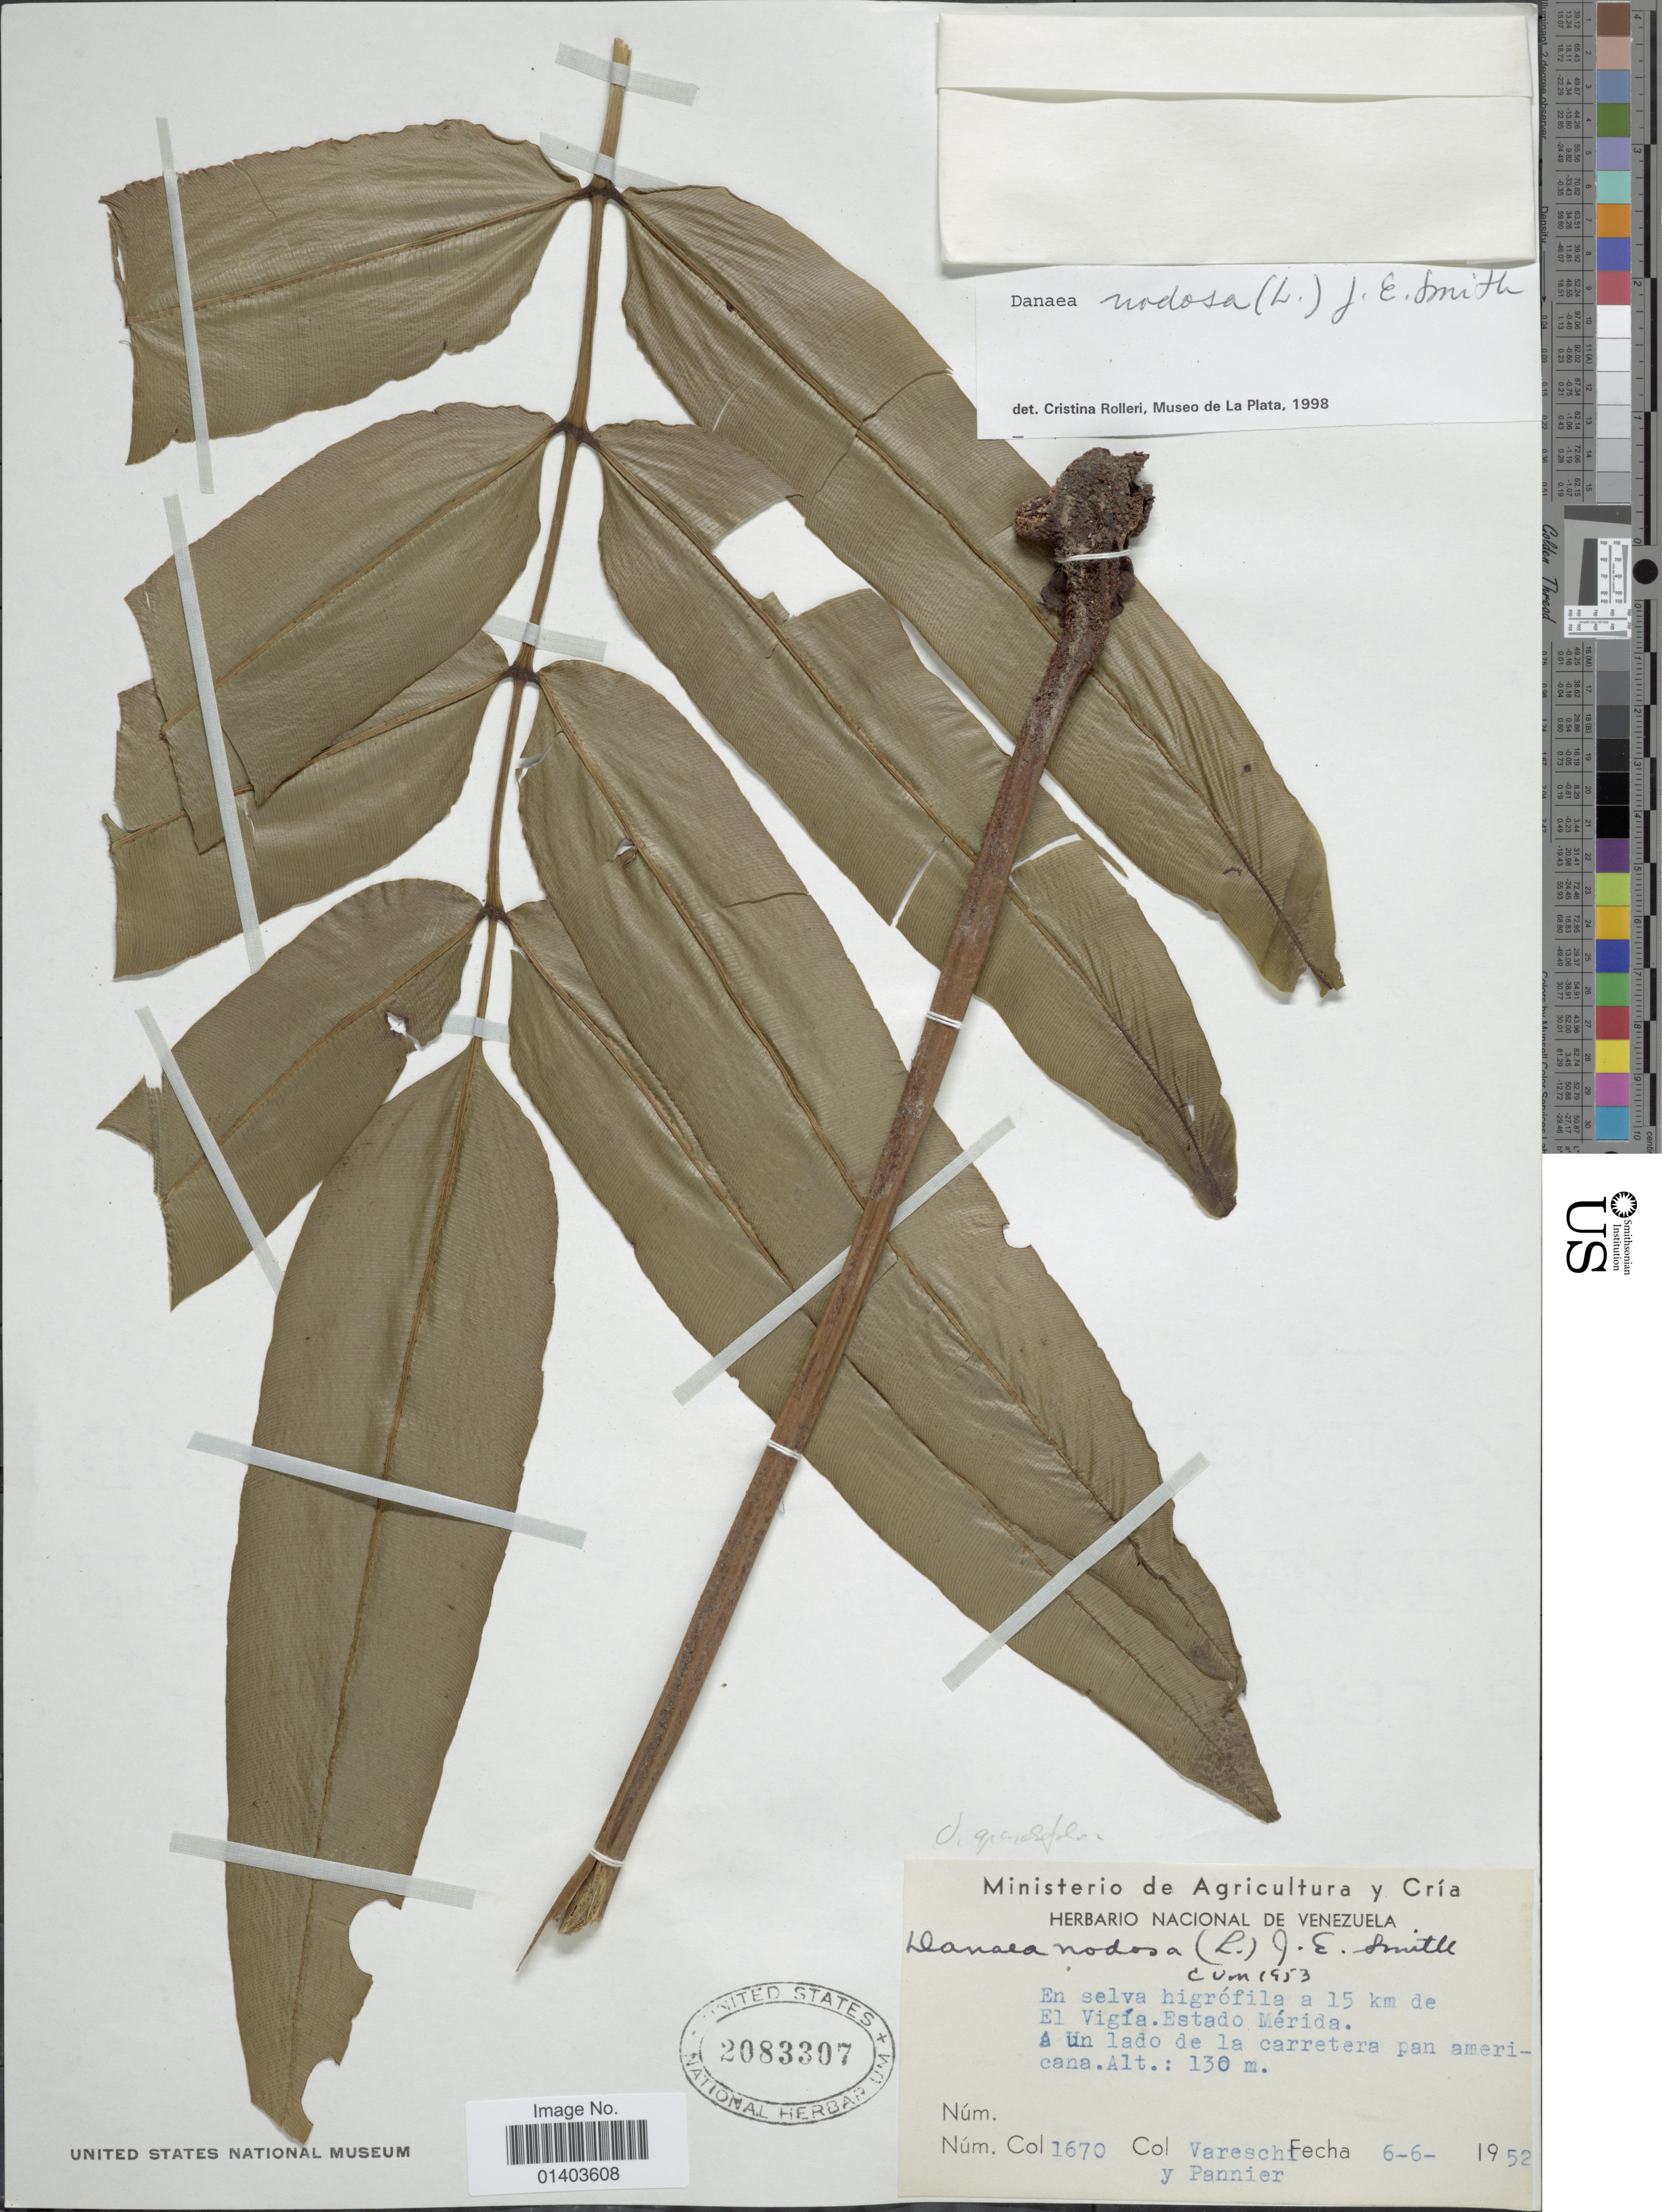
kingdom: Plantae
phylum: Tracheophyta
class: Polypodiopsida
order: Marattiales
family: Marattiaceae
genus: Danaea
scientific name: Danaea nodosa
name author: (L.) Sm.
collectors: -. Vareschi & Pannier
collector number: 1670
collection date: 1952-06-06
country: Venezuela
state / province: Mérida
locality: En selva higrófila a 15 k m de El Vigía, Estado Mérida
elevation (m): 130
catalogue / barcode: US 2083307